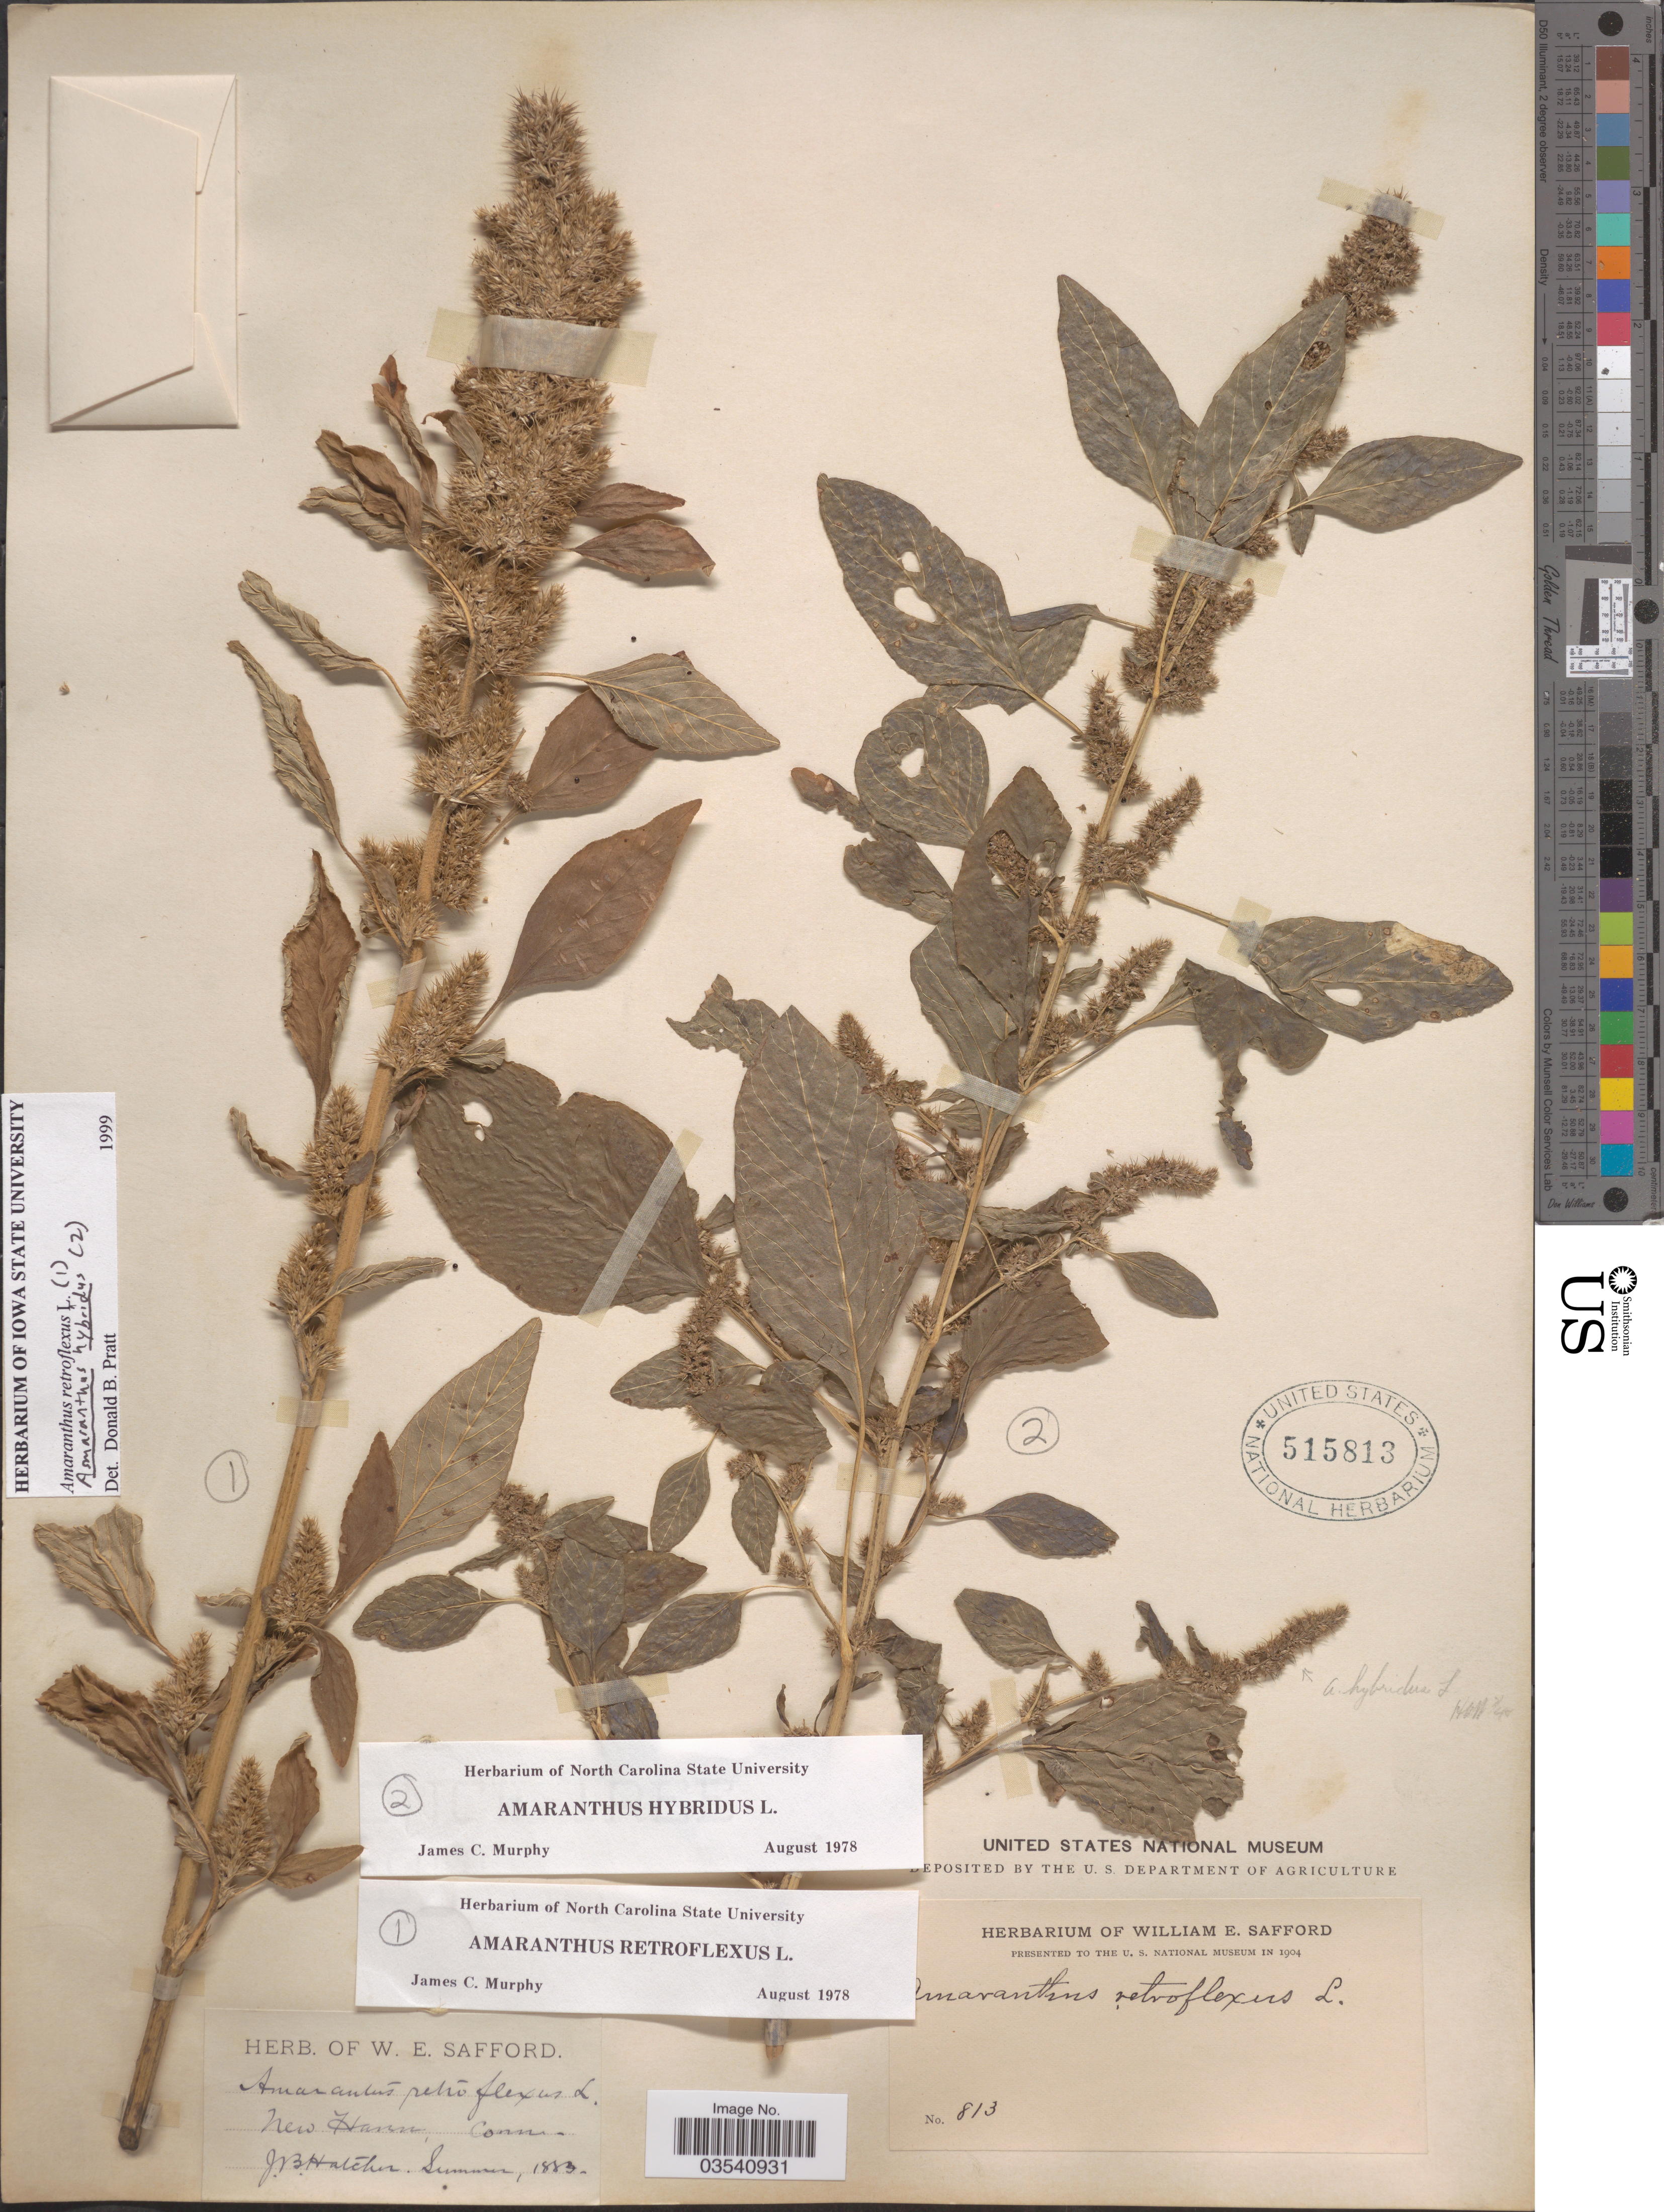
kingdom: Plantae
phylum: Tracheophyta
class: Magnoliopsida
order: Caryophyllales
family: Amaranthaceae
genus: Amaranthus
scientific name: Amaranthus retroflexus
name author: L.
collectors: J. Hatcher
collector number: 813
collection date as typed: Summer, 1883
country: United States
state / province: Connecticut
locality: New Haven.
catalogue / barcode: US 515813